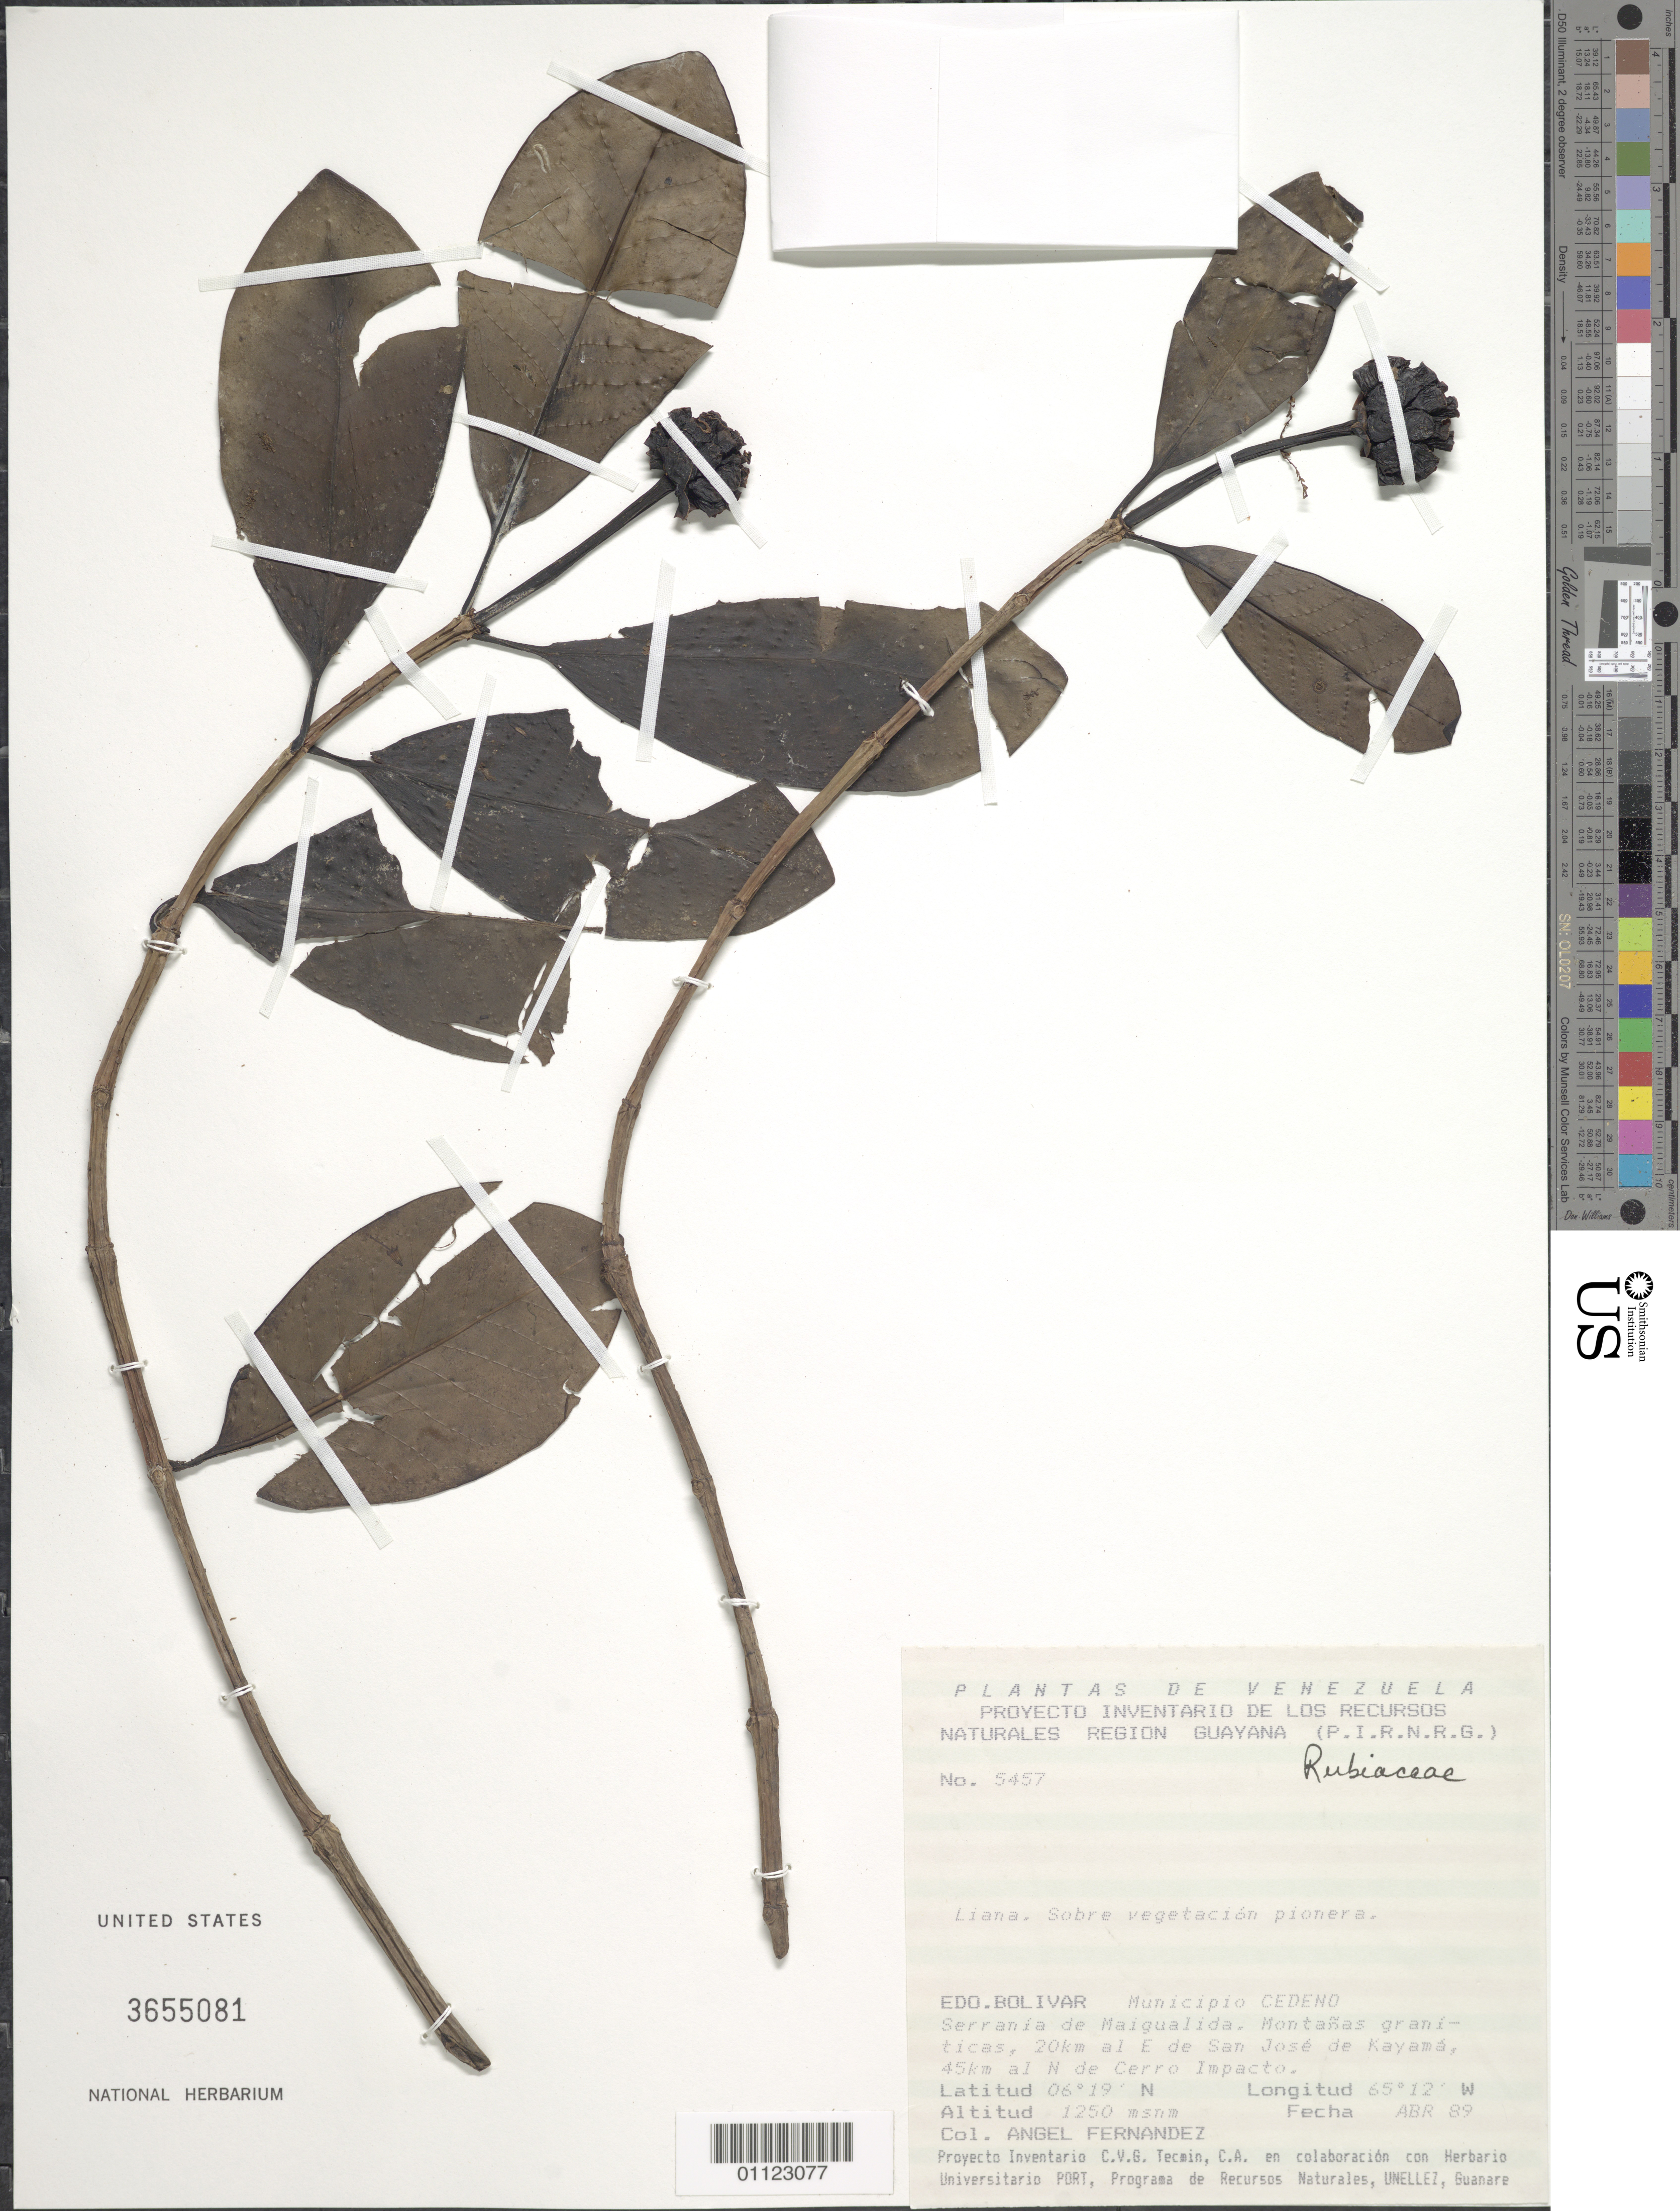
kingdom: Plantae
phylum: Tracheophyta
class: Magnoliopsida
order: Gentianales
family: Rubiaceae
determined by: Fernández, Ángel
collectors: Á. Fernández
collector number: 5457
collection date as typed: ABR 89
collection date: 1989-04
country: Venezuela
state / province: Bolívar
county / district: Cedeño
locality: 20 km al E de San José de Kayamá, 45km al N de Cerro Impacto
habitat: Sobre vegetacion pionera. Montanas graniticas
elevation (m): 1250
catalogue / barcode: US 3655081